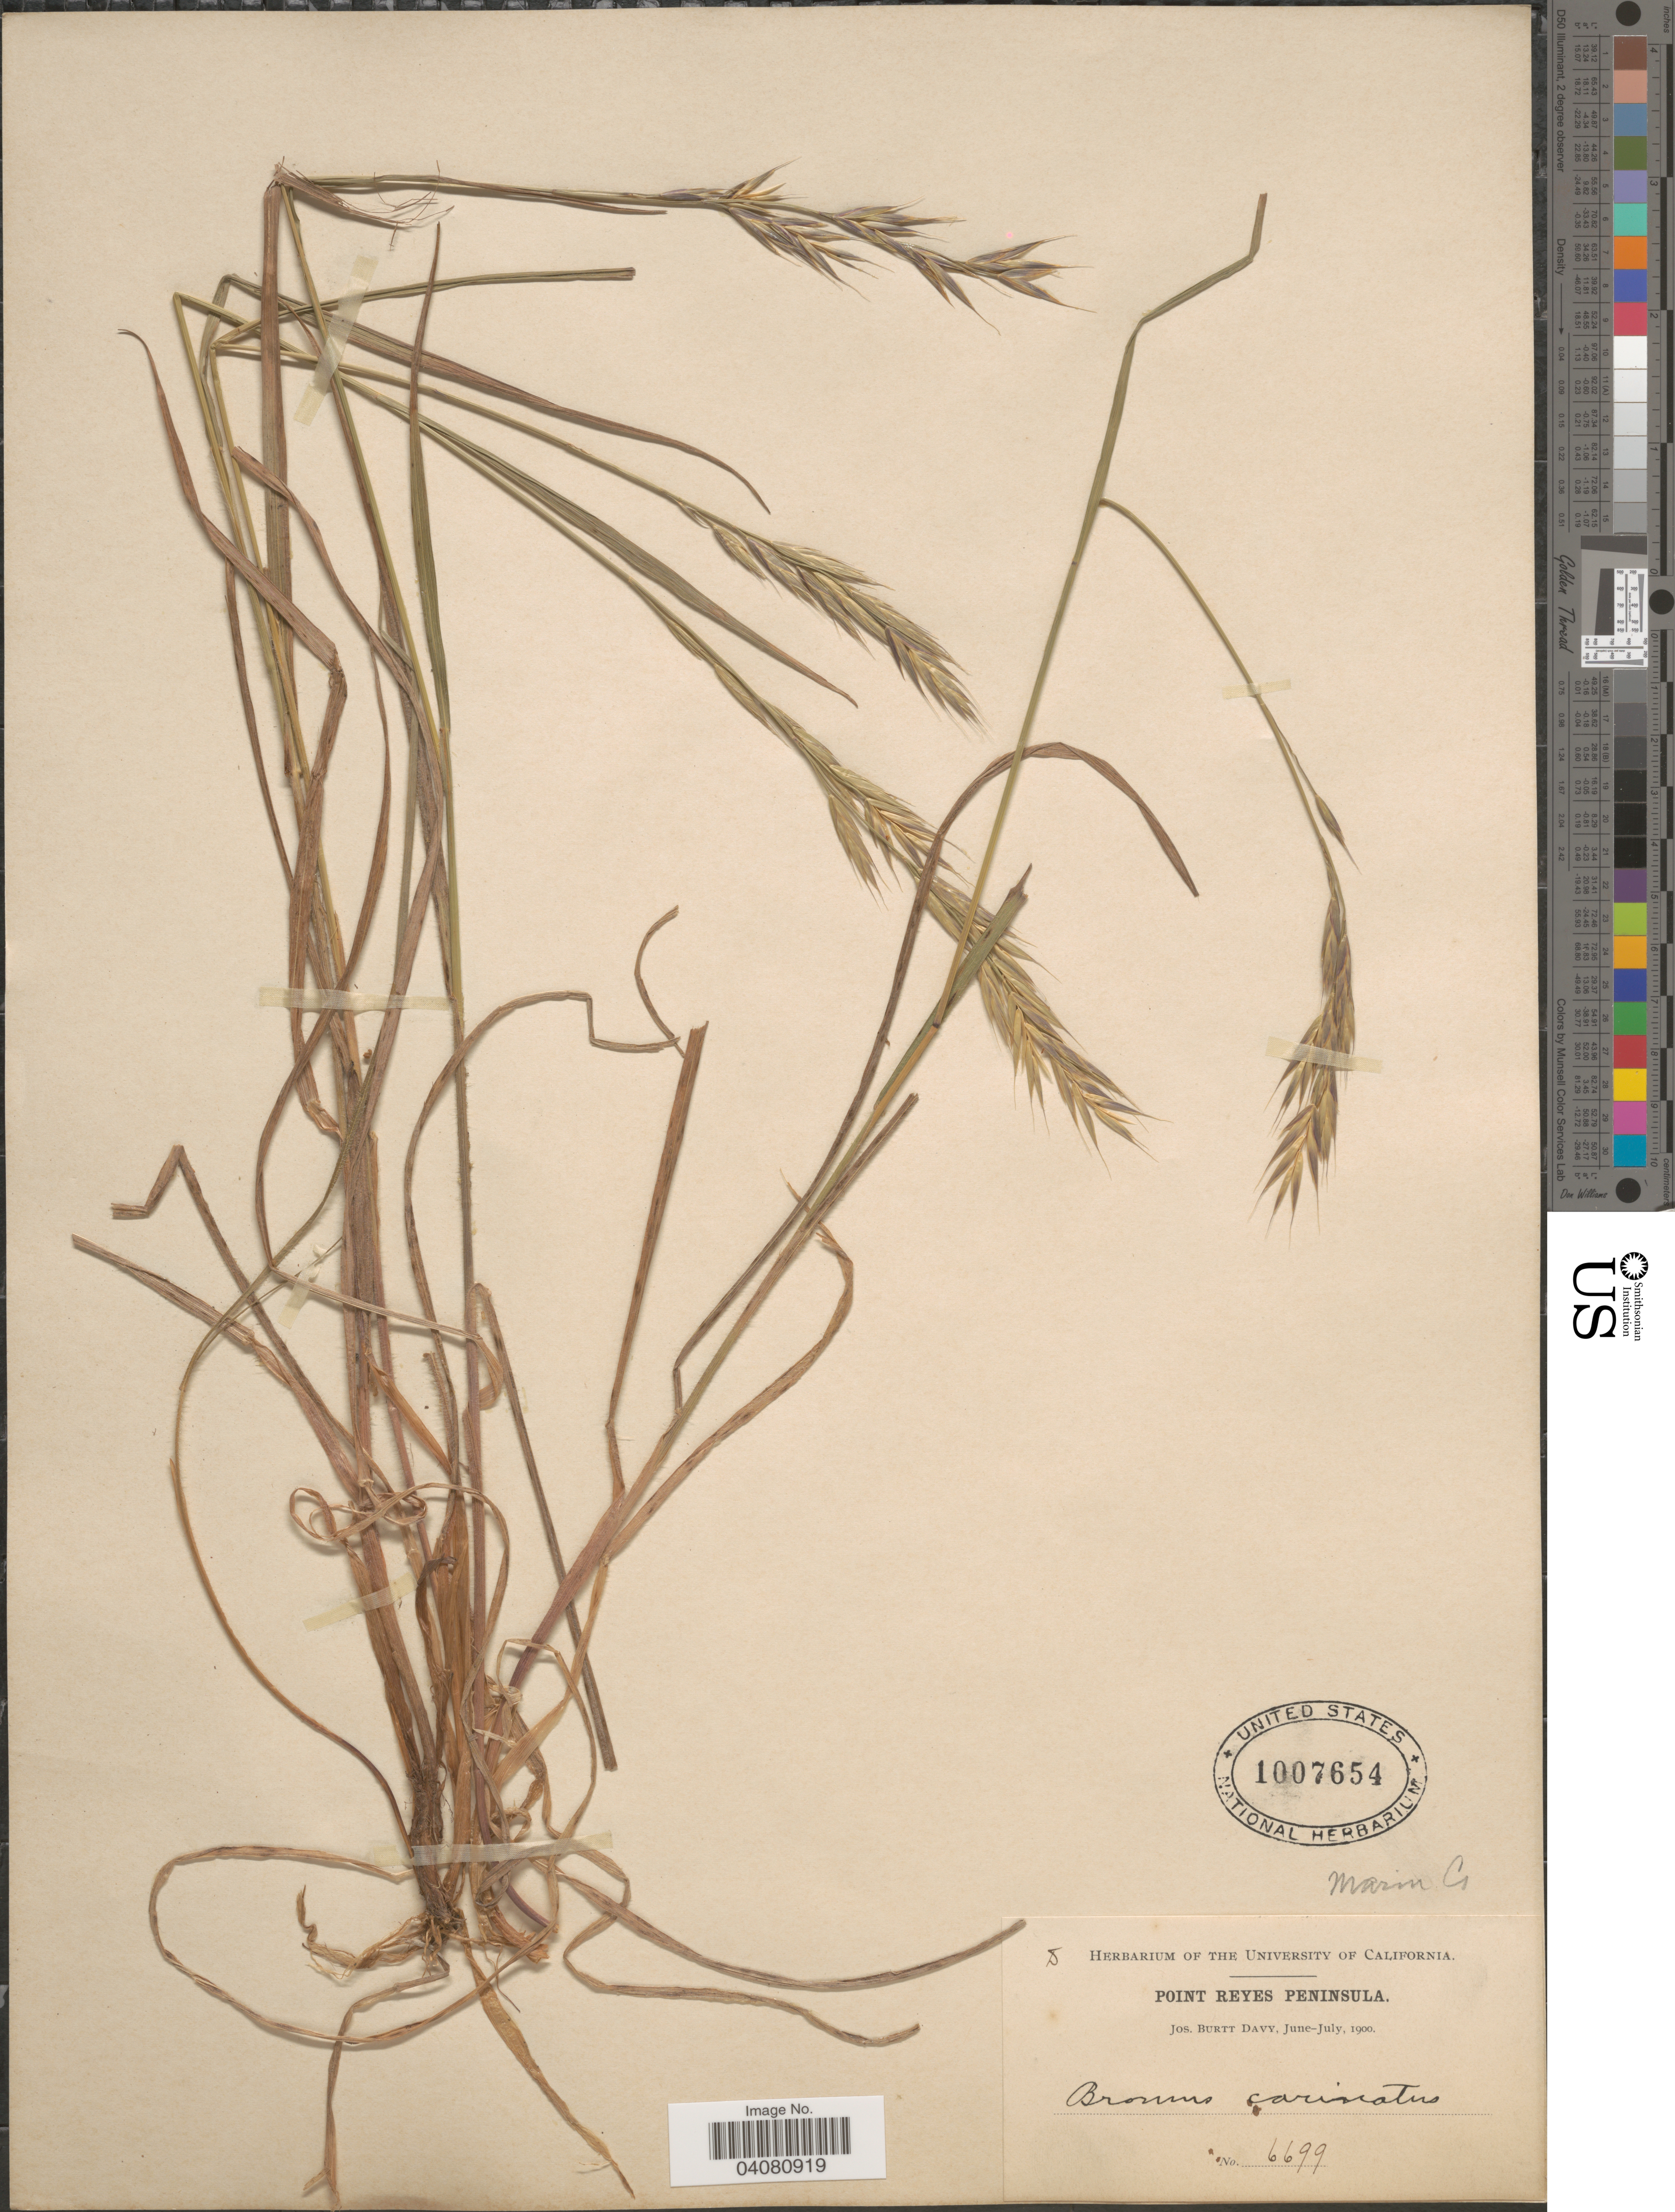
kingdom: Plantae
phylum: Tracheophyta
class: Liliopsida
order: Poales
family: Poaceae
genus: Bromus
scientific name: Bromus carinatus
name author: Hook. & Arn.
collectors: J. Burtt Davy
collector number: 6699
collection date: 1900-06/1900-07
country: United States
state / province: California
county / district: Marin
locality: Marin Co. Point Reyes Peninsula.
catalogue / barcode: US 1007654